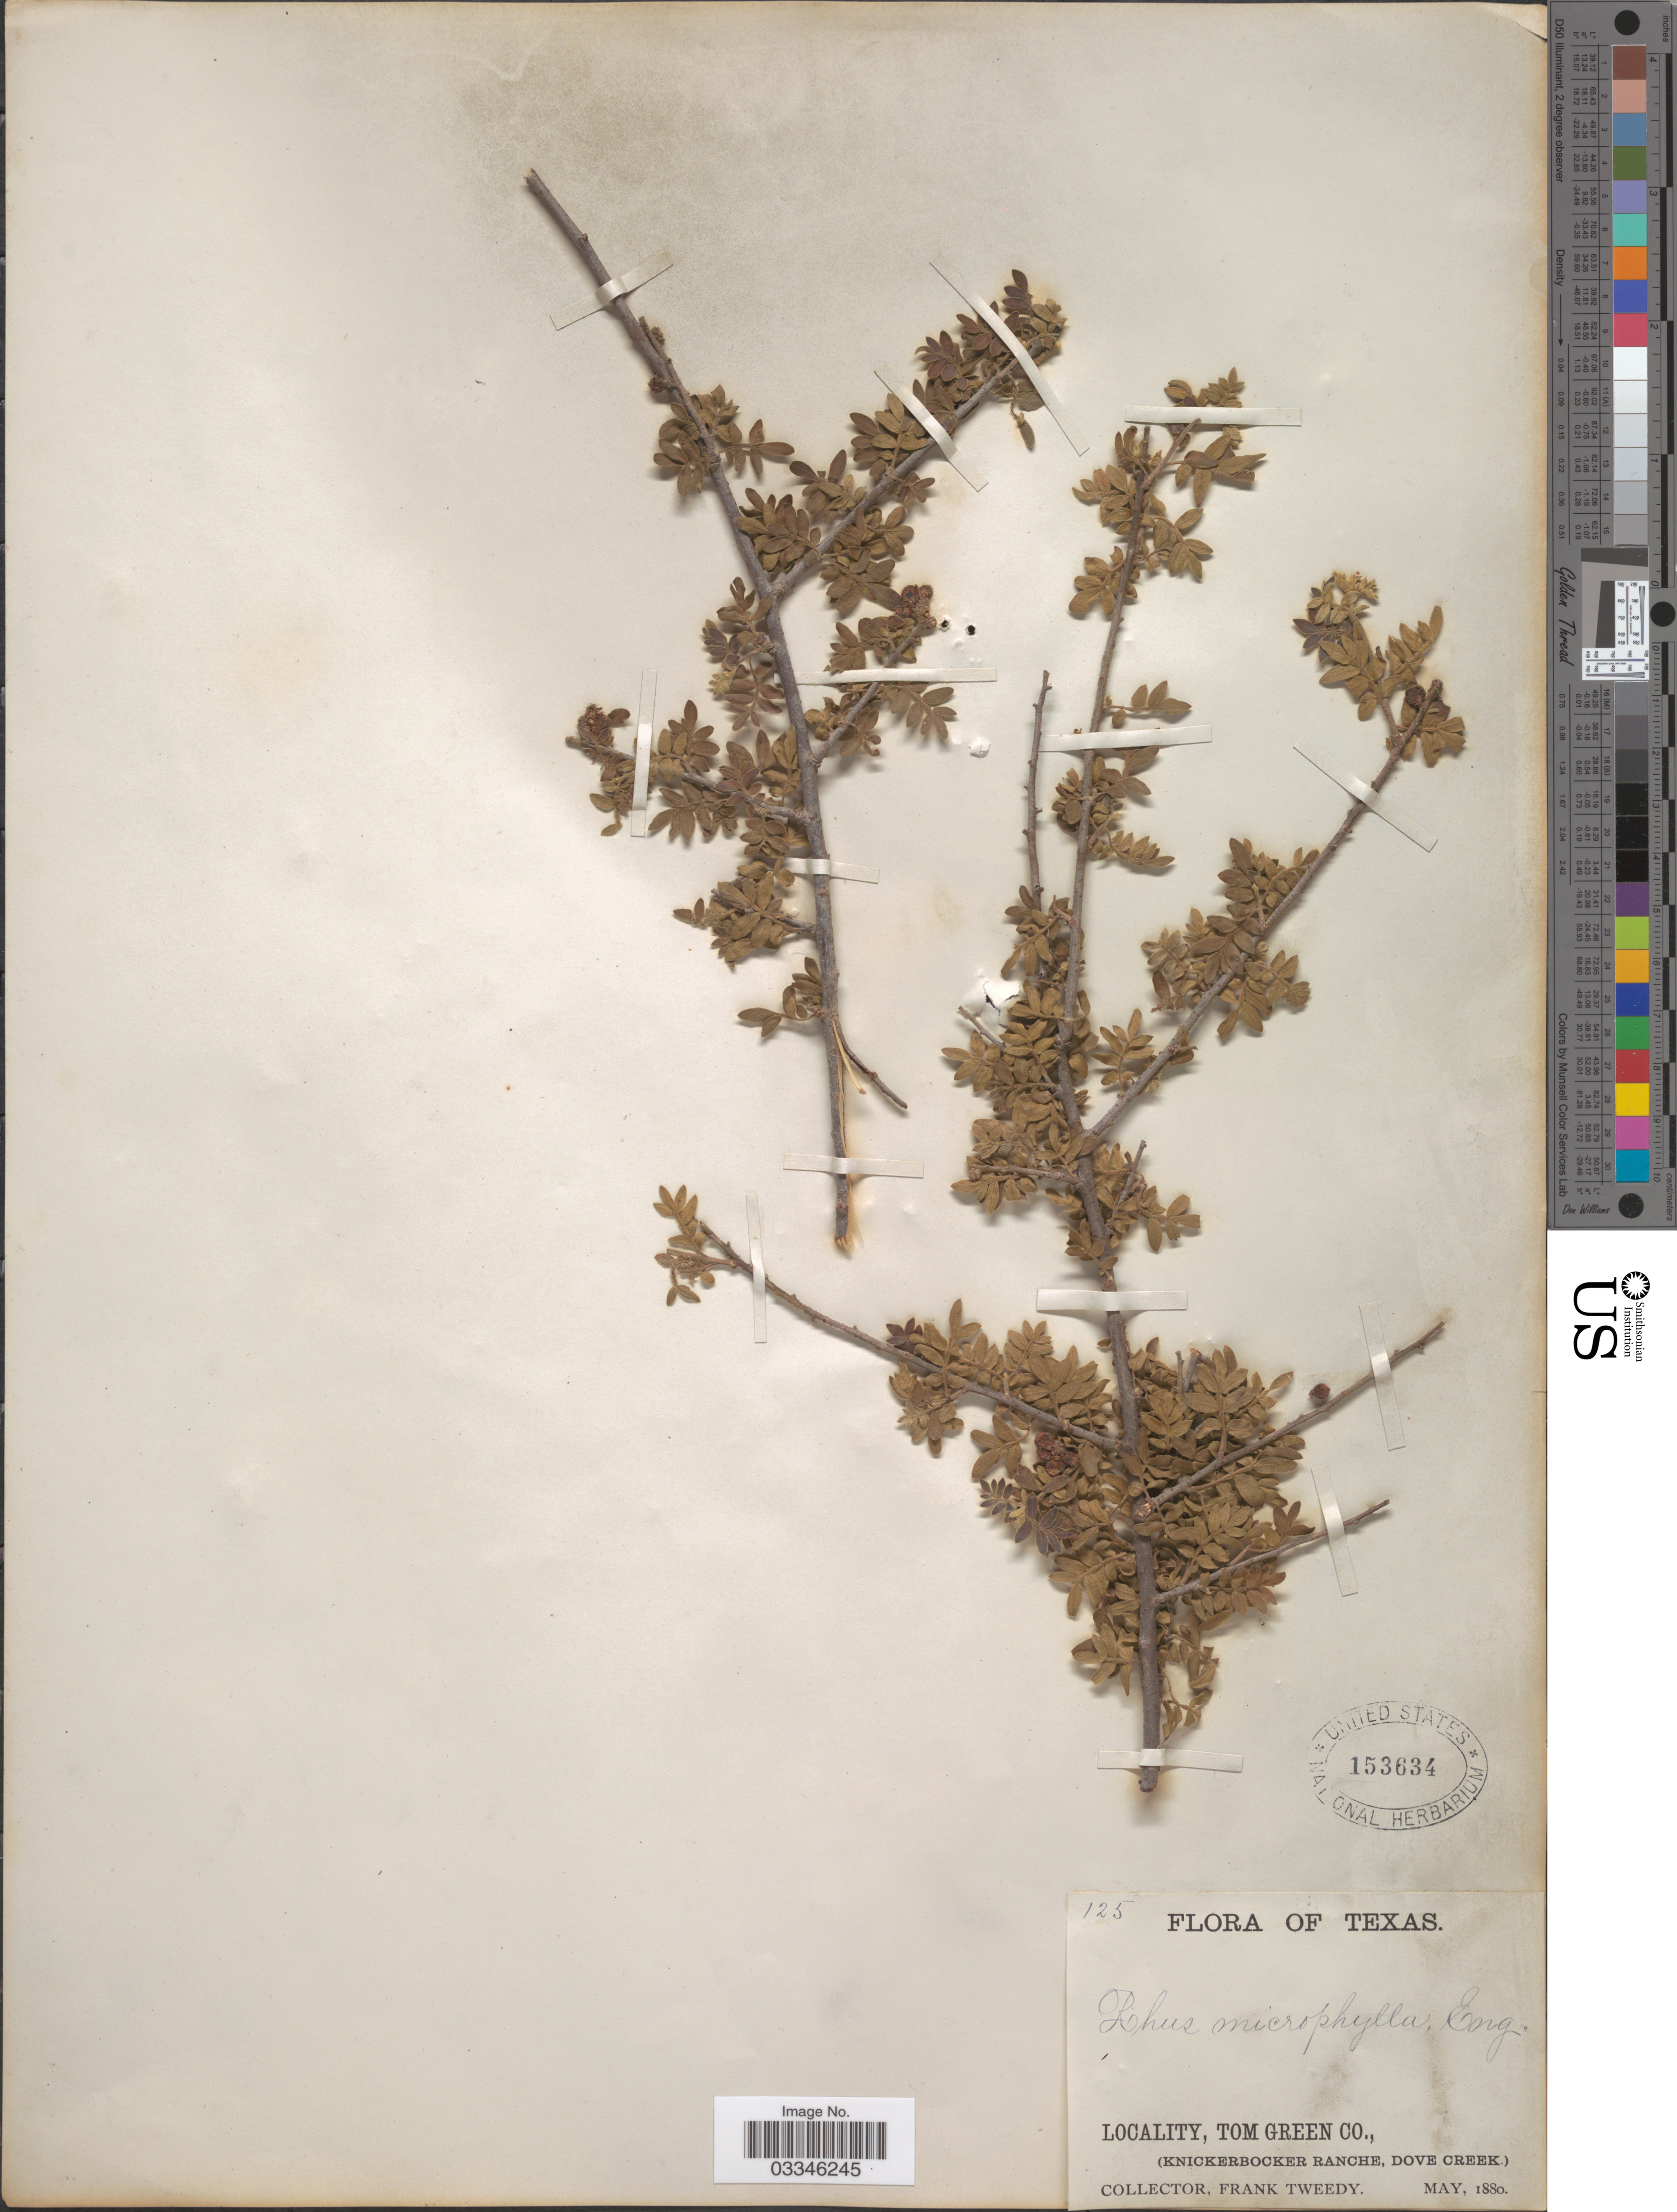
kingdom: Plantae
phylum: Tracheophyta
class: Magnoliopsida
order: Sapindales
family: Anacardiaceae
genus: Rhus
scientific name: Rhus microphylla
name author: Engelm.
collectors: F. Tweedy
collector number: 125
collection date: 1880-05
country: United States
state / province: Texas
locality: Tom Green Co., (Knickerbocker Ranche, Dove Creek).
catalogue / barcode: US 153634